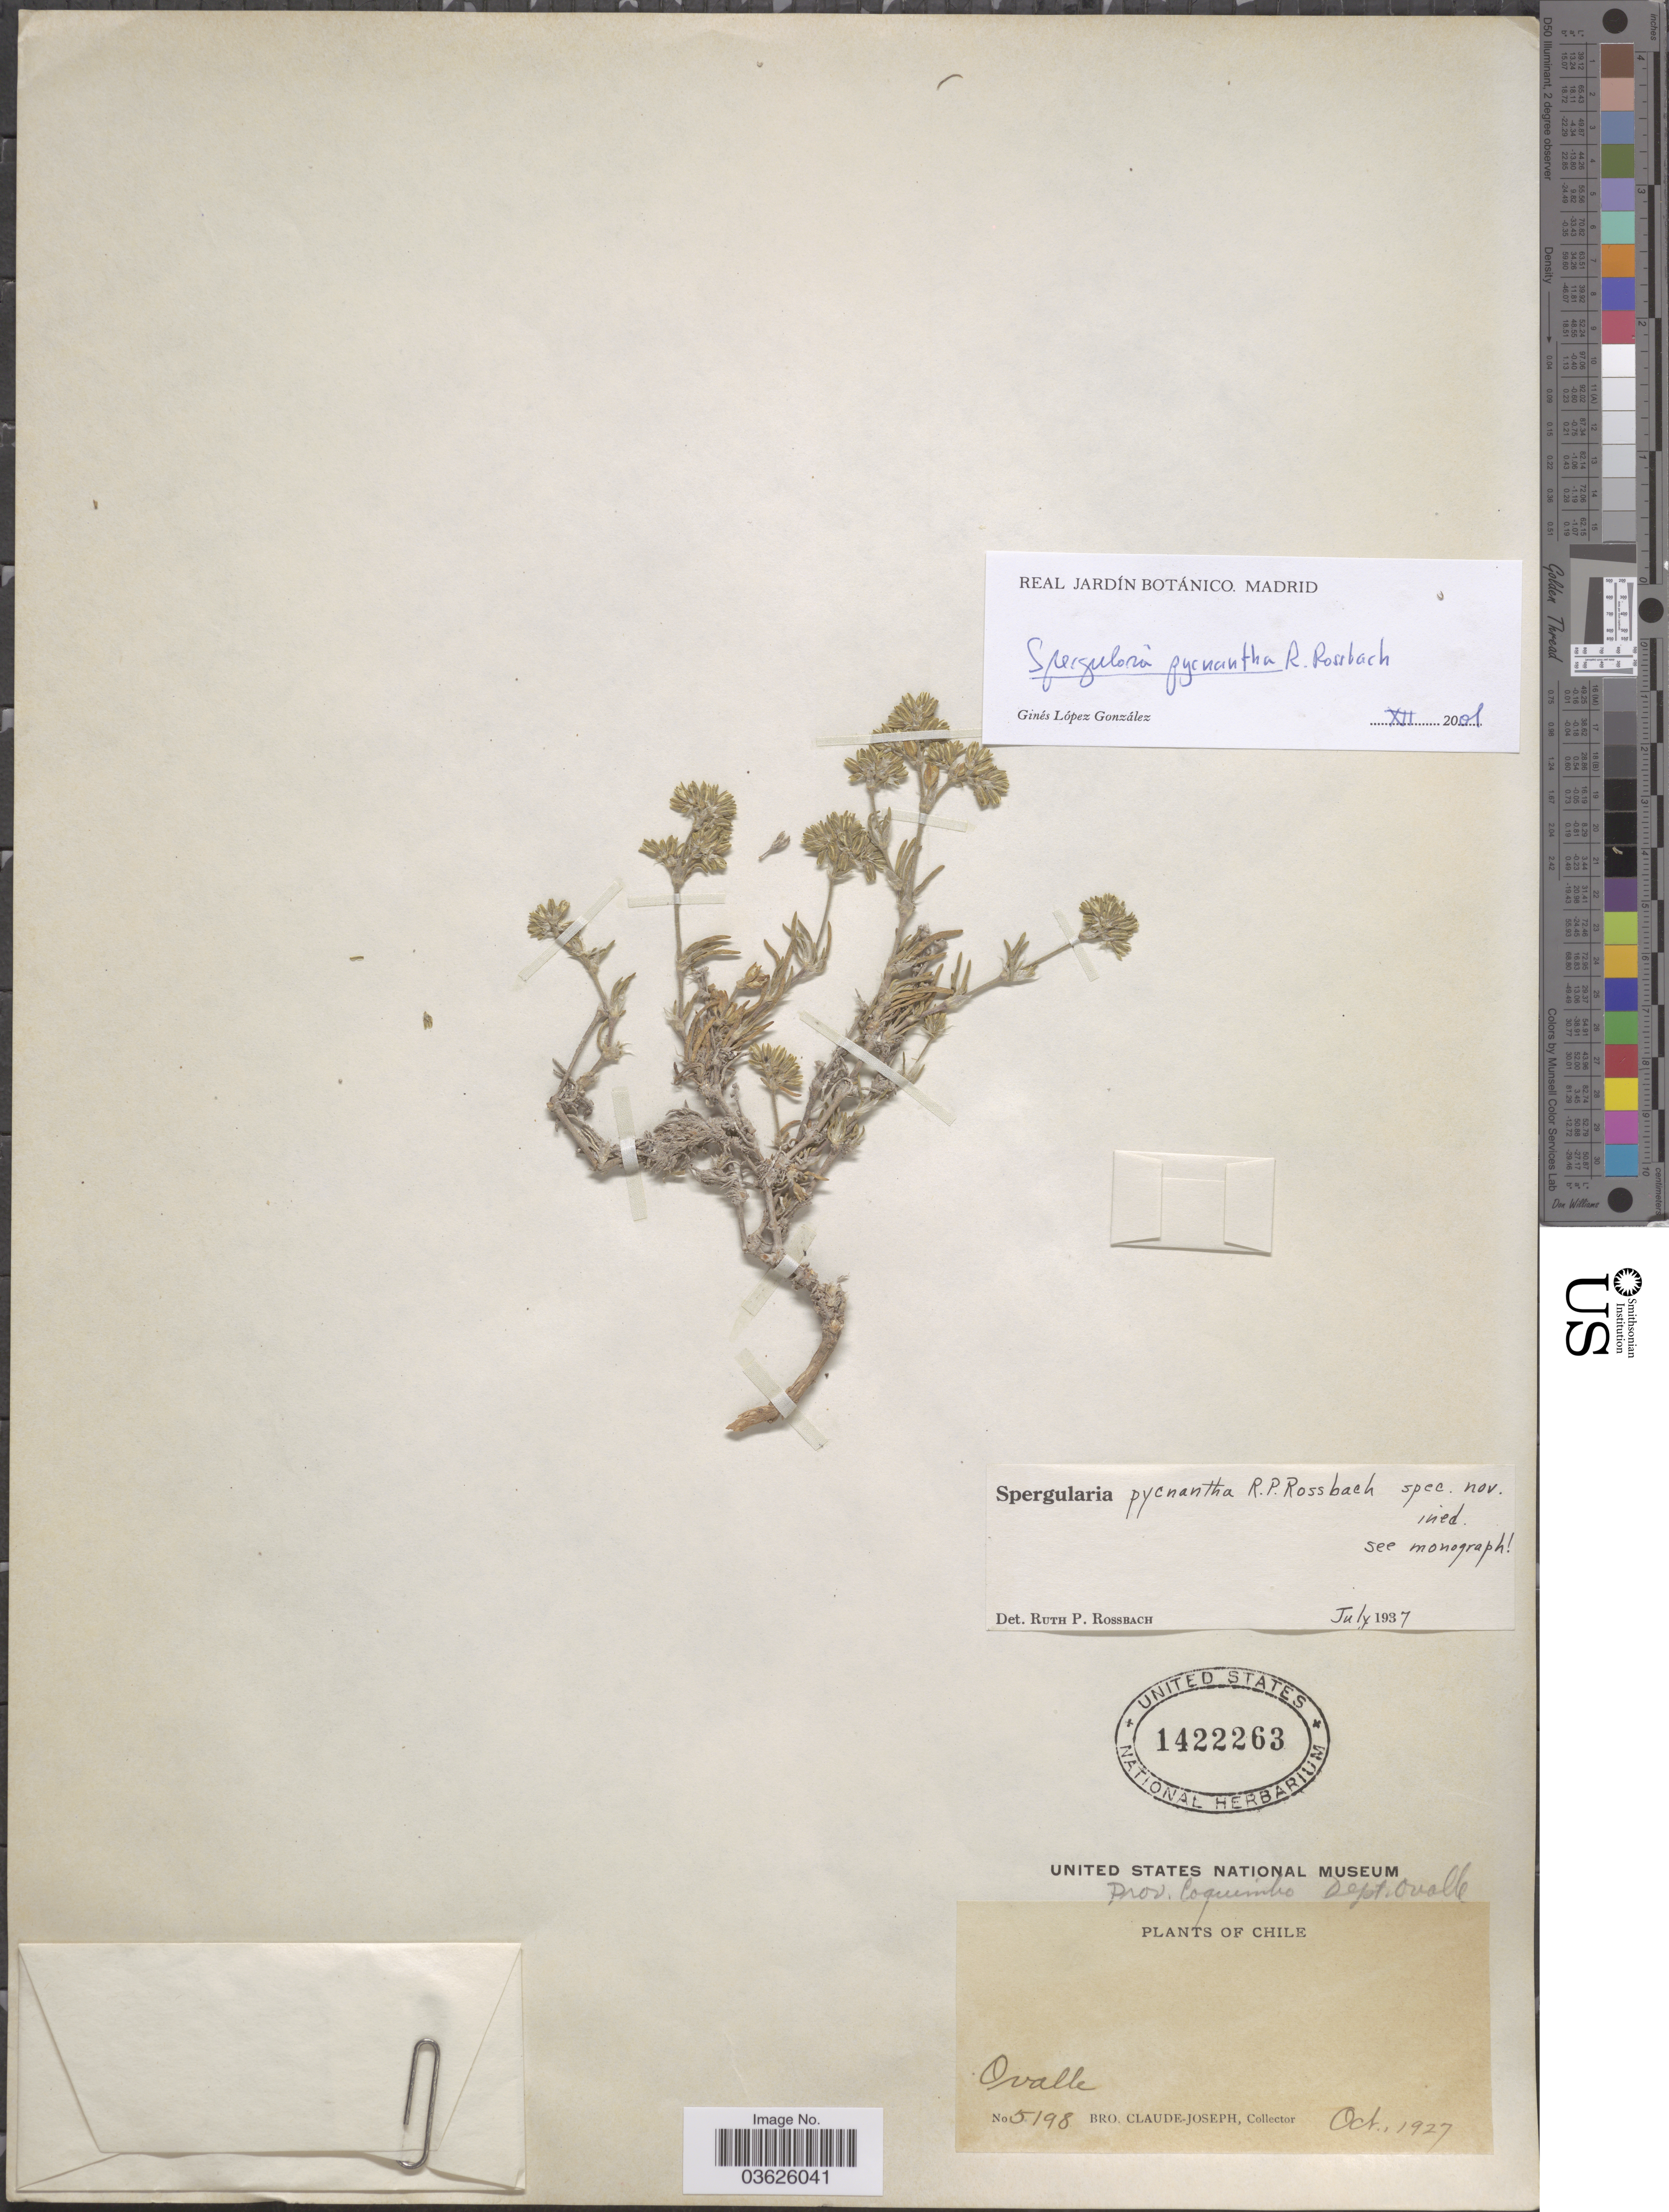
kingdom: Plantae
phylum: Tracheophyta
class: Magnoliopsida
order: Caryophyllales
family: Caryophyllaceae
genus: Spergularia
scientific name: Spergularia pycnantha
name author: Rossbach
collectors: Bro. Claude-Joseph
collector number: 5198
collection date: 1927-10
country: Chile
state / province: Coquimbo (IV)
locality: Prov. Coquimbo. Dept. Ovalle. Ovalle.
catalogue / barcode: US 1422263